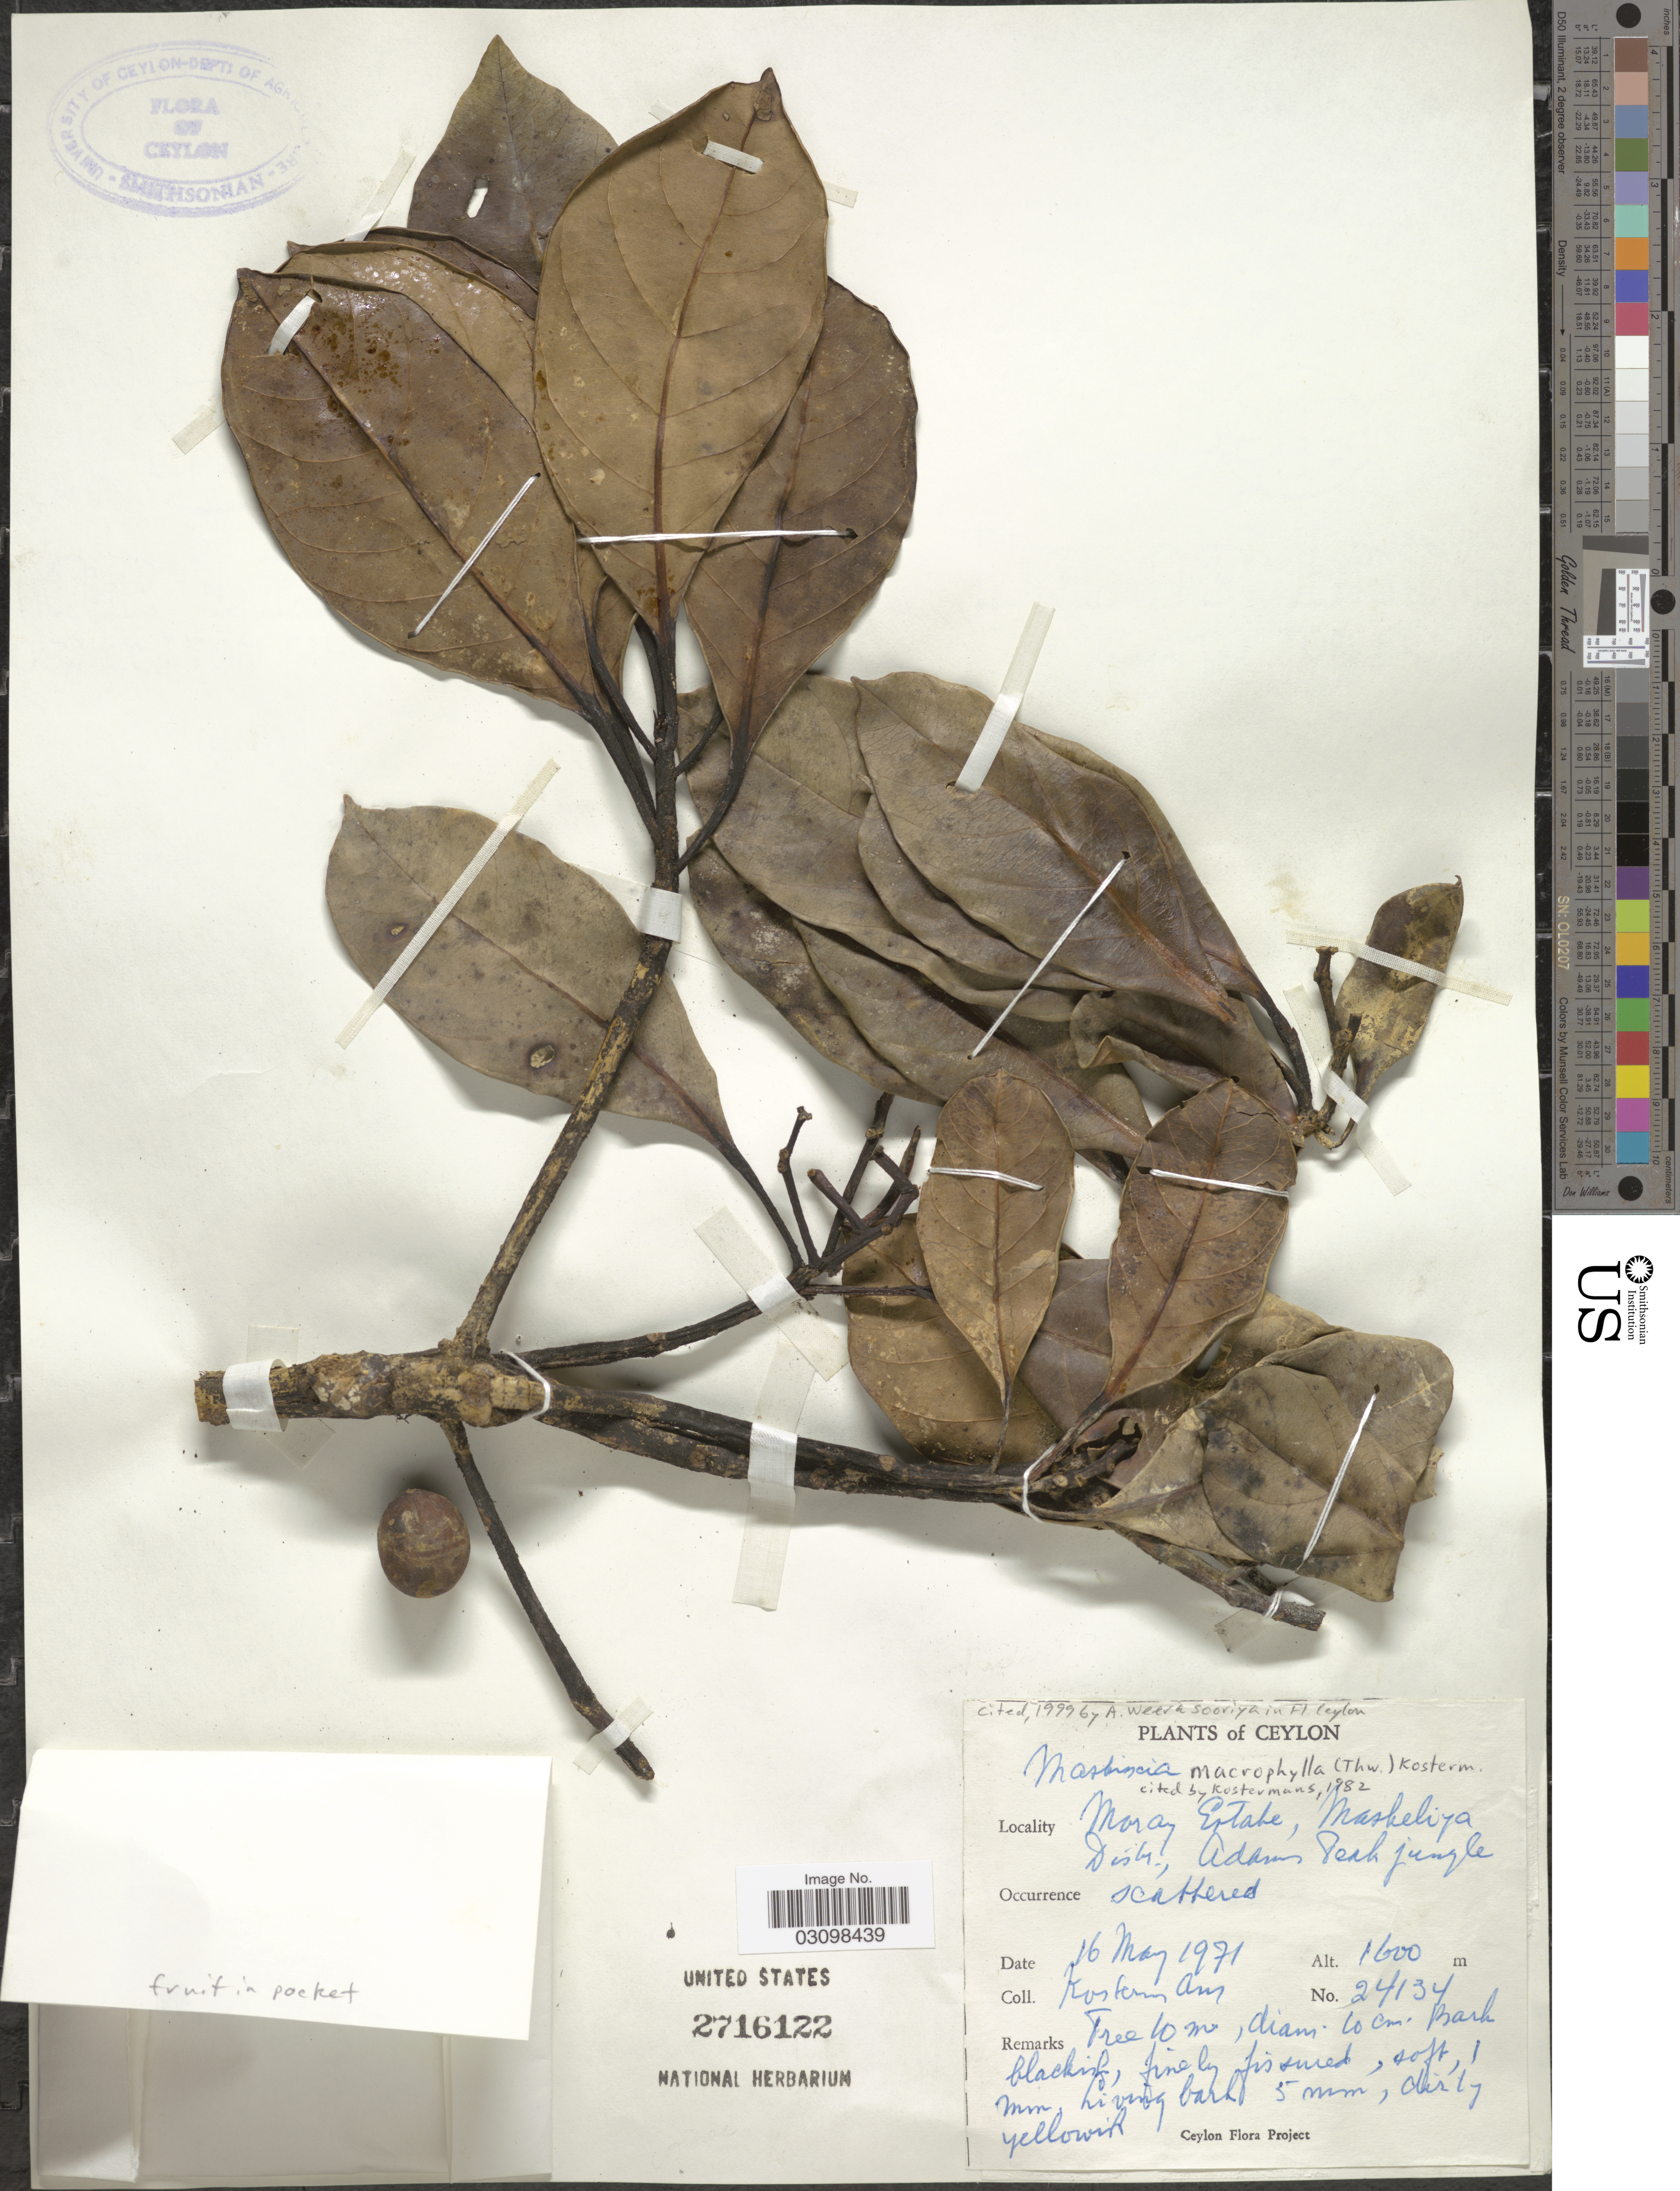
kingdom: Plantae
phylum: Tracheophyta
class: Magnoliopsida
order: Apiales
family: Araliaceae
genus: Oreopanax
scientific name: Oreopanax macrophyllus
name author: Decne. & Planch.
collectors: Kostermans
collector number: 24134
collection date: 1971-05-16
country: Sri Lanka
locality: Ceylon. Moray Estate, Maskeliya Distr., Adams Peak jungle.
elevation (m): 1600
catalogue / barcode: US 2716122